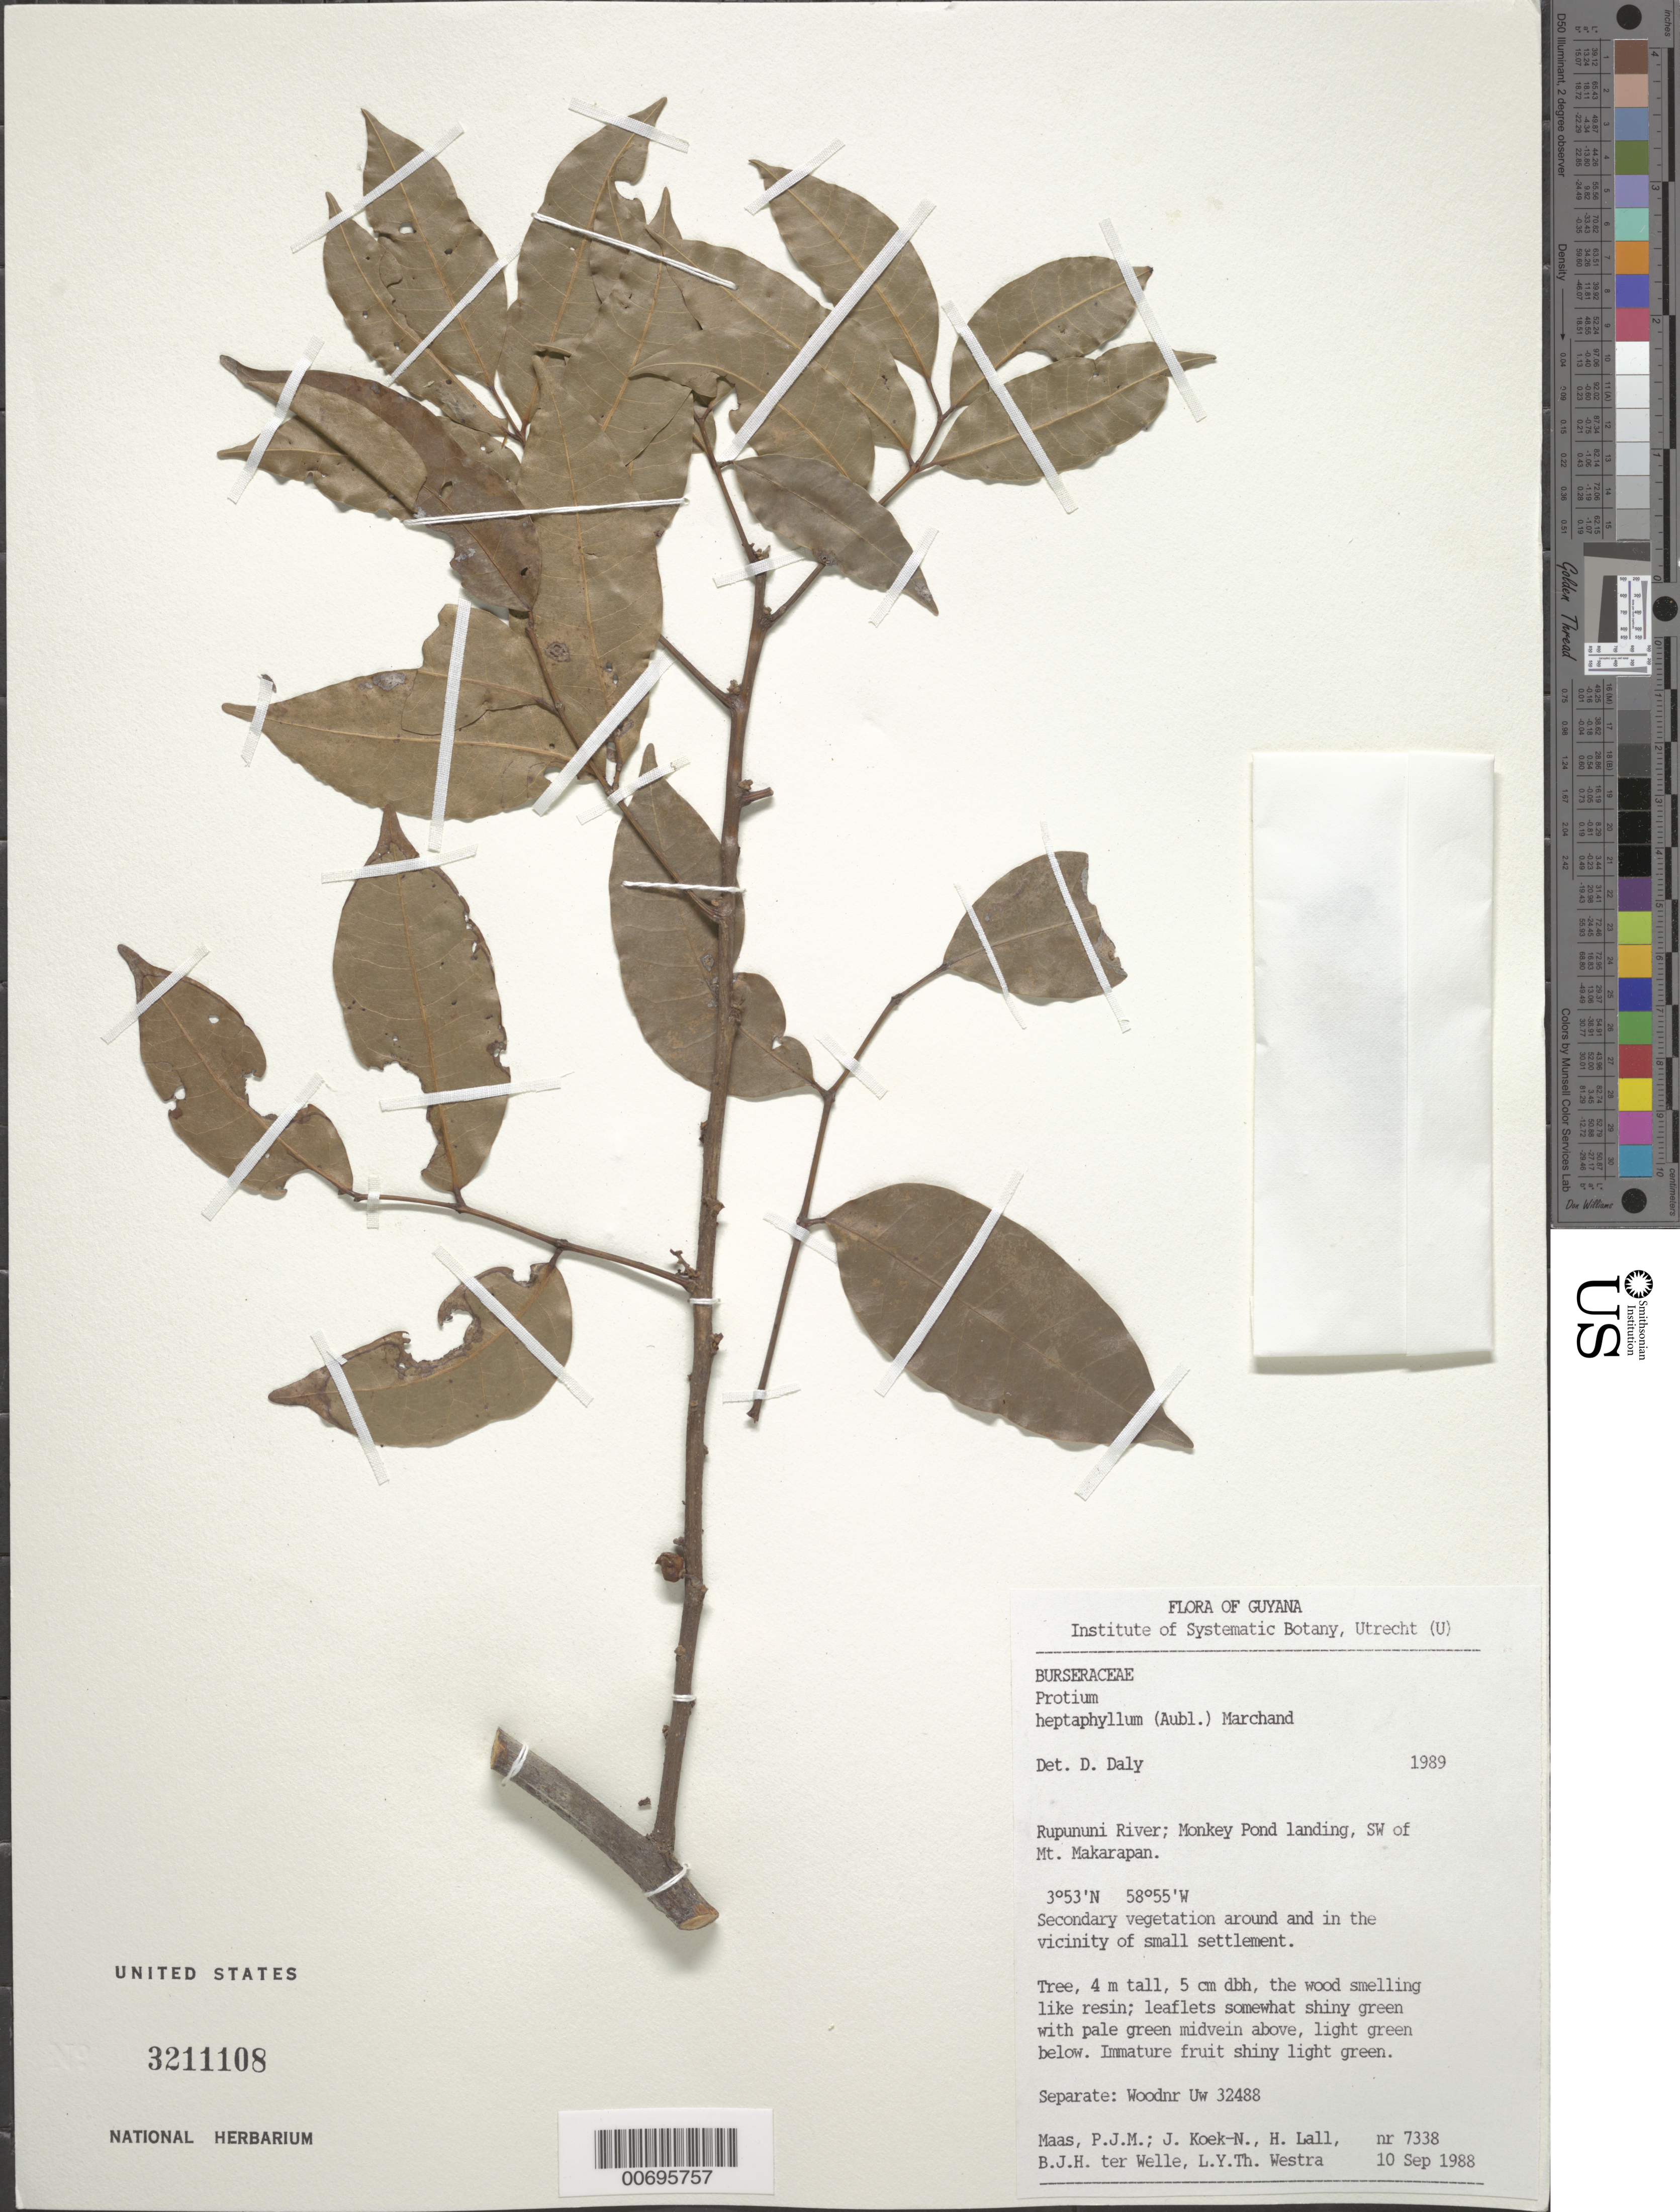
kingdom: Plantae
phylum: Tracheophyta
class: Magnoliopsida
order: Sapindales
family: Burseraceae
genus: Protium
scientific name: Protium heptaphyllum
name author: (Aubl.) Marchand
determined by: Daly, D. C.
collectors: P. Maas, J. Koek-Noorman, H. Lall, B. Welle & L. Y. T. Westra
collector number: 7338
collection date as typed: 10-Sep-88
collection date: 1988-09-10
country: Guyana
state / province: U. Takutu-U. Essequibo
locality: Rupununi River, Monkey Pond landing, SW of Mt. Makarapan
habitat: Secondary vegetation around and in sm. Settlement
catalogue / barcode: US 3211108